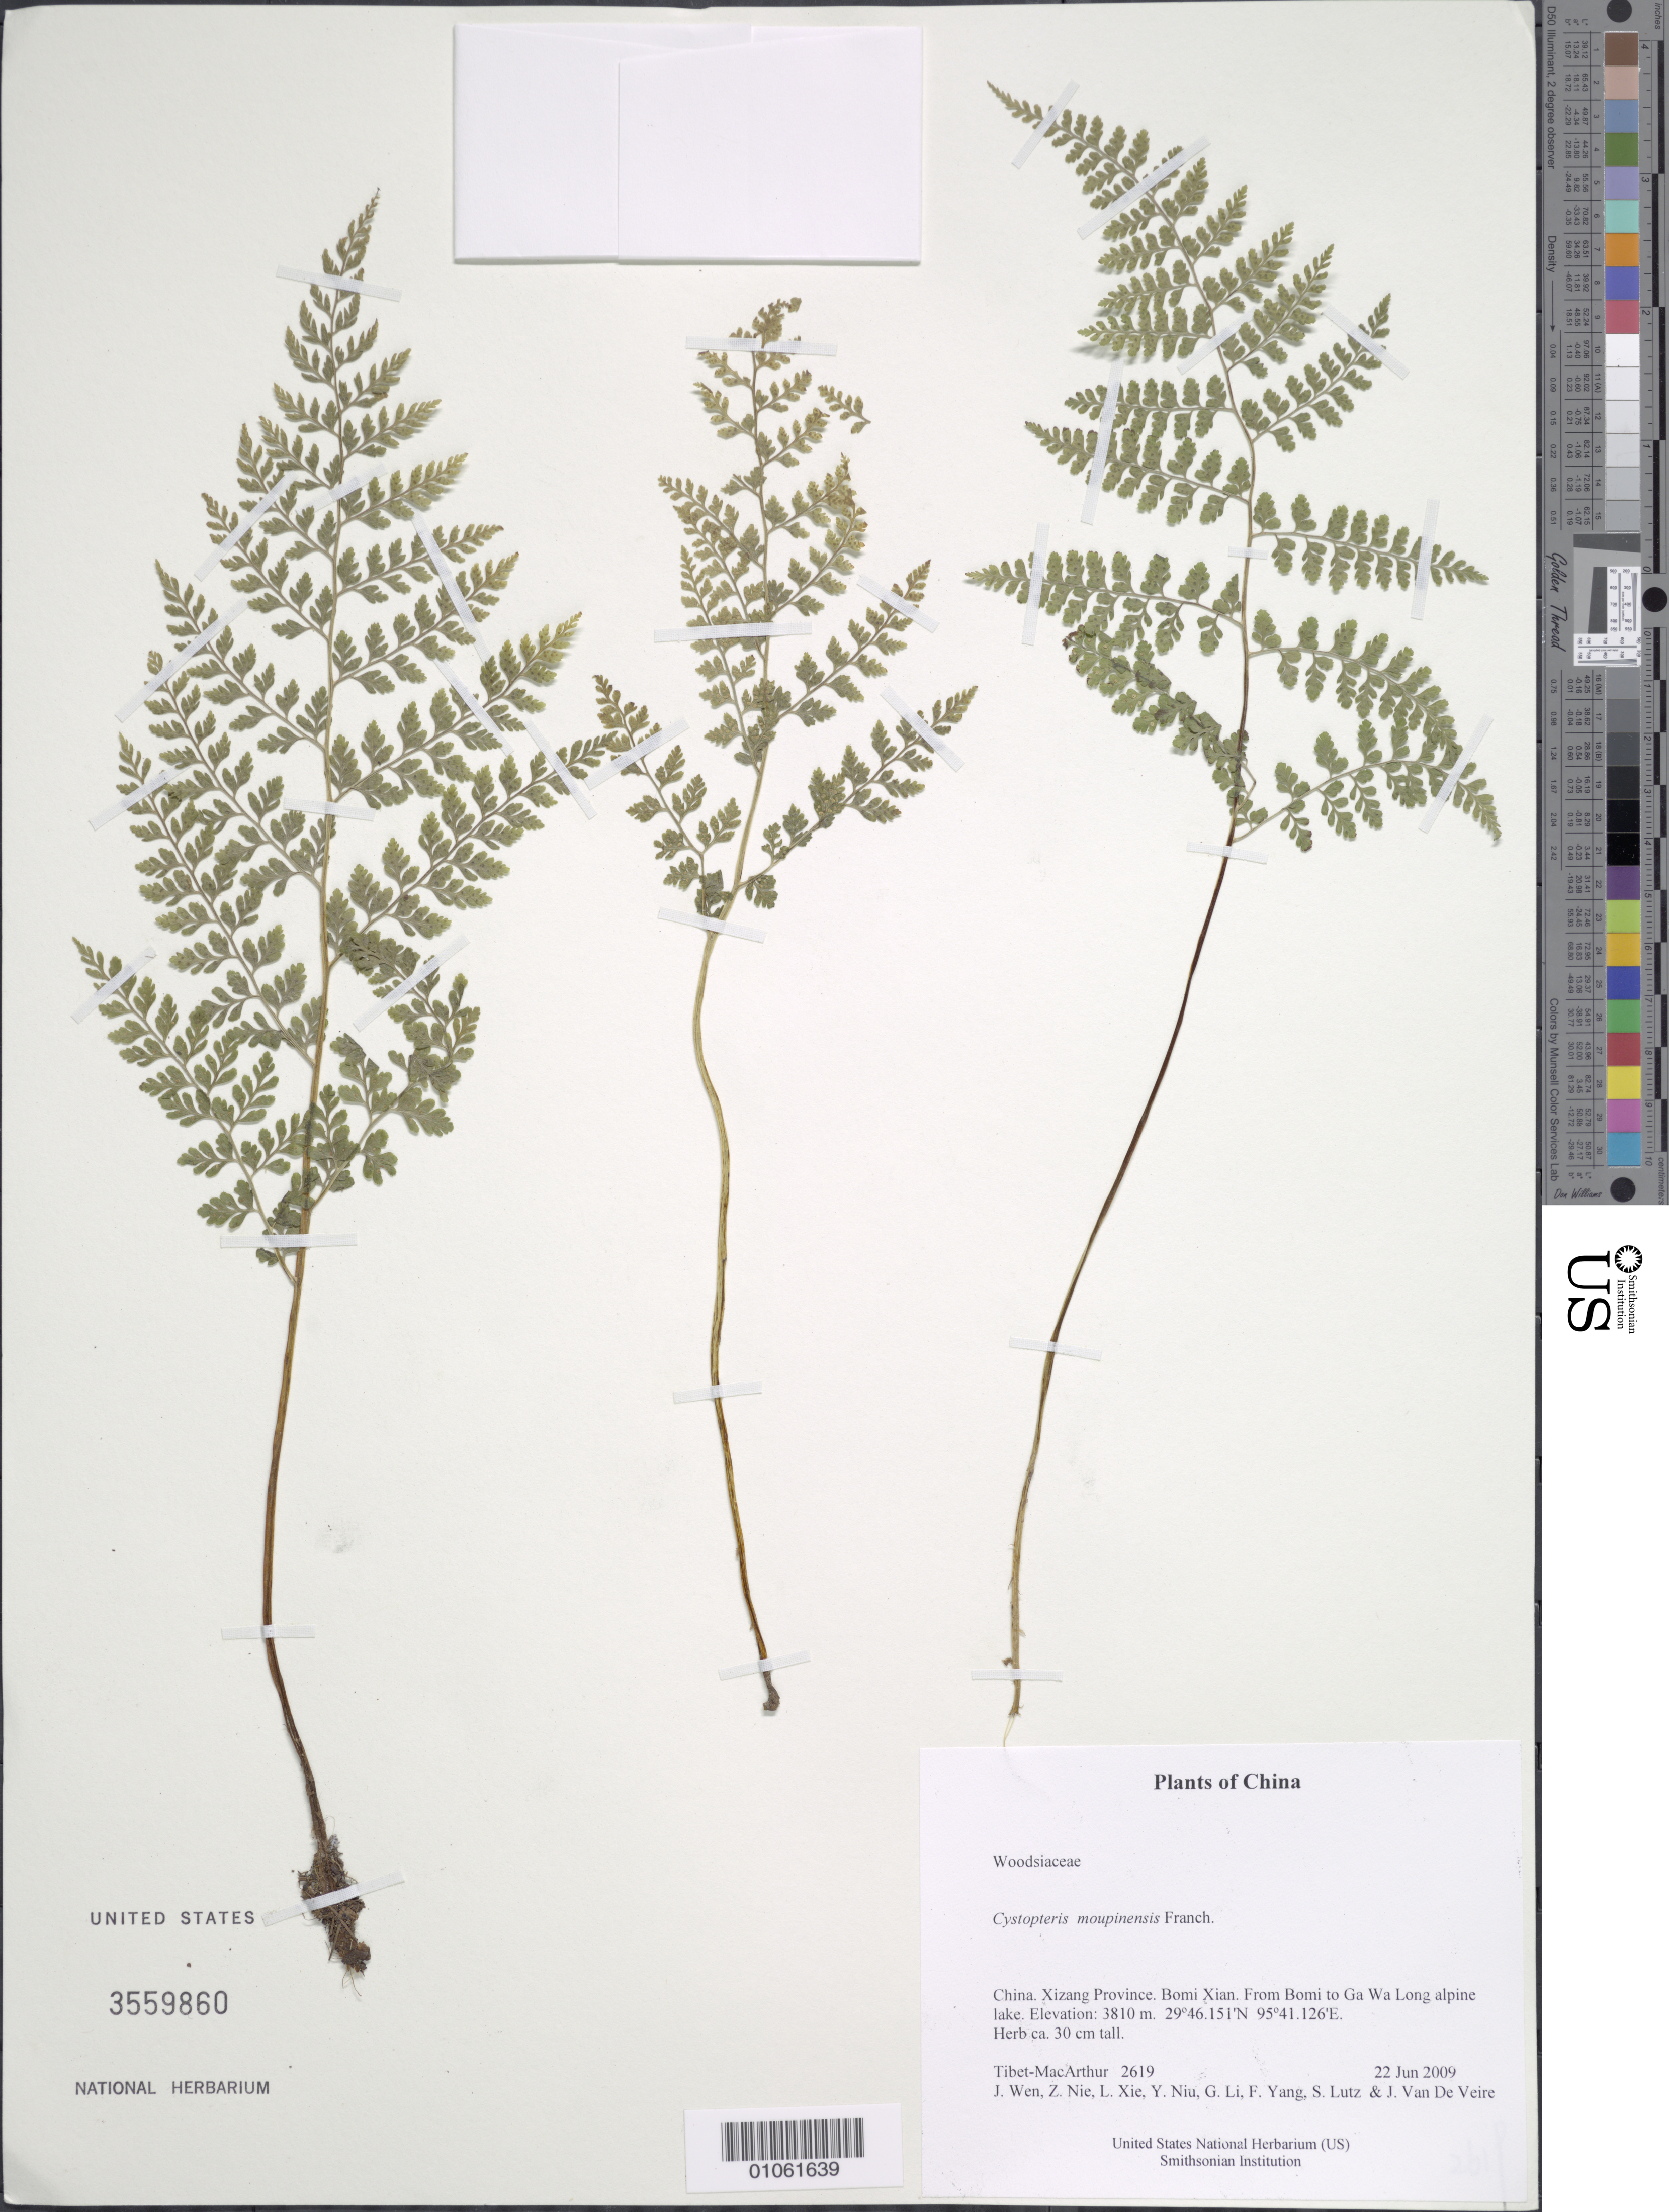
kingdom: Plantae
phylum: Tracheophyta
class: Polypodiopsida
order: Polypodiales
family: Cystopteridaceae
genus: Cystopteris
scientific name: Cystopteris sp.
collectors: Tibet-MacArthur, J. Wen, Z. Nie, L. Xie, Y. Niu, G. Li, F. Yang, S. Lutz & J. Van De Veire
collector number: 2619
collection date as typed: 22 Jun 2009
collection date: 2009-06-22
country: China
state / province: Xizang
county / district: Bomi Xian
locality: From Bomi to Ga Wa Long alpine lake.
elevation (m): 3810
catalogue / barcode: US 3559860